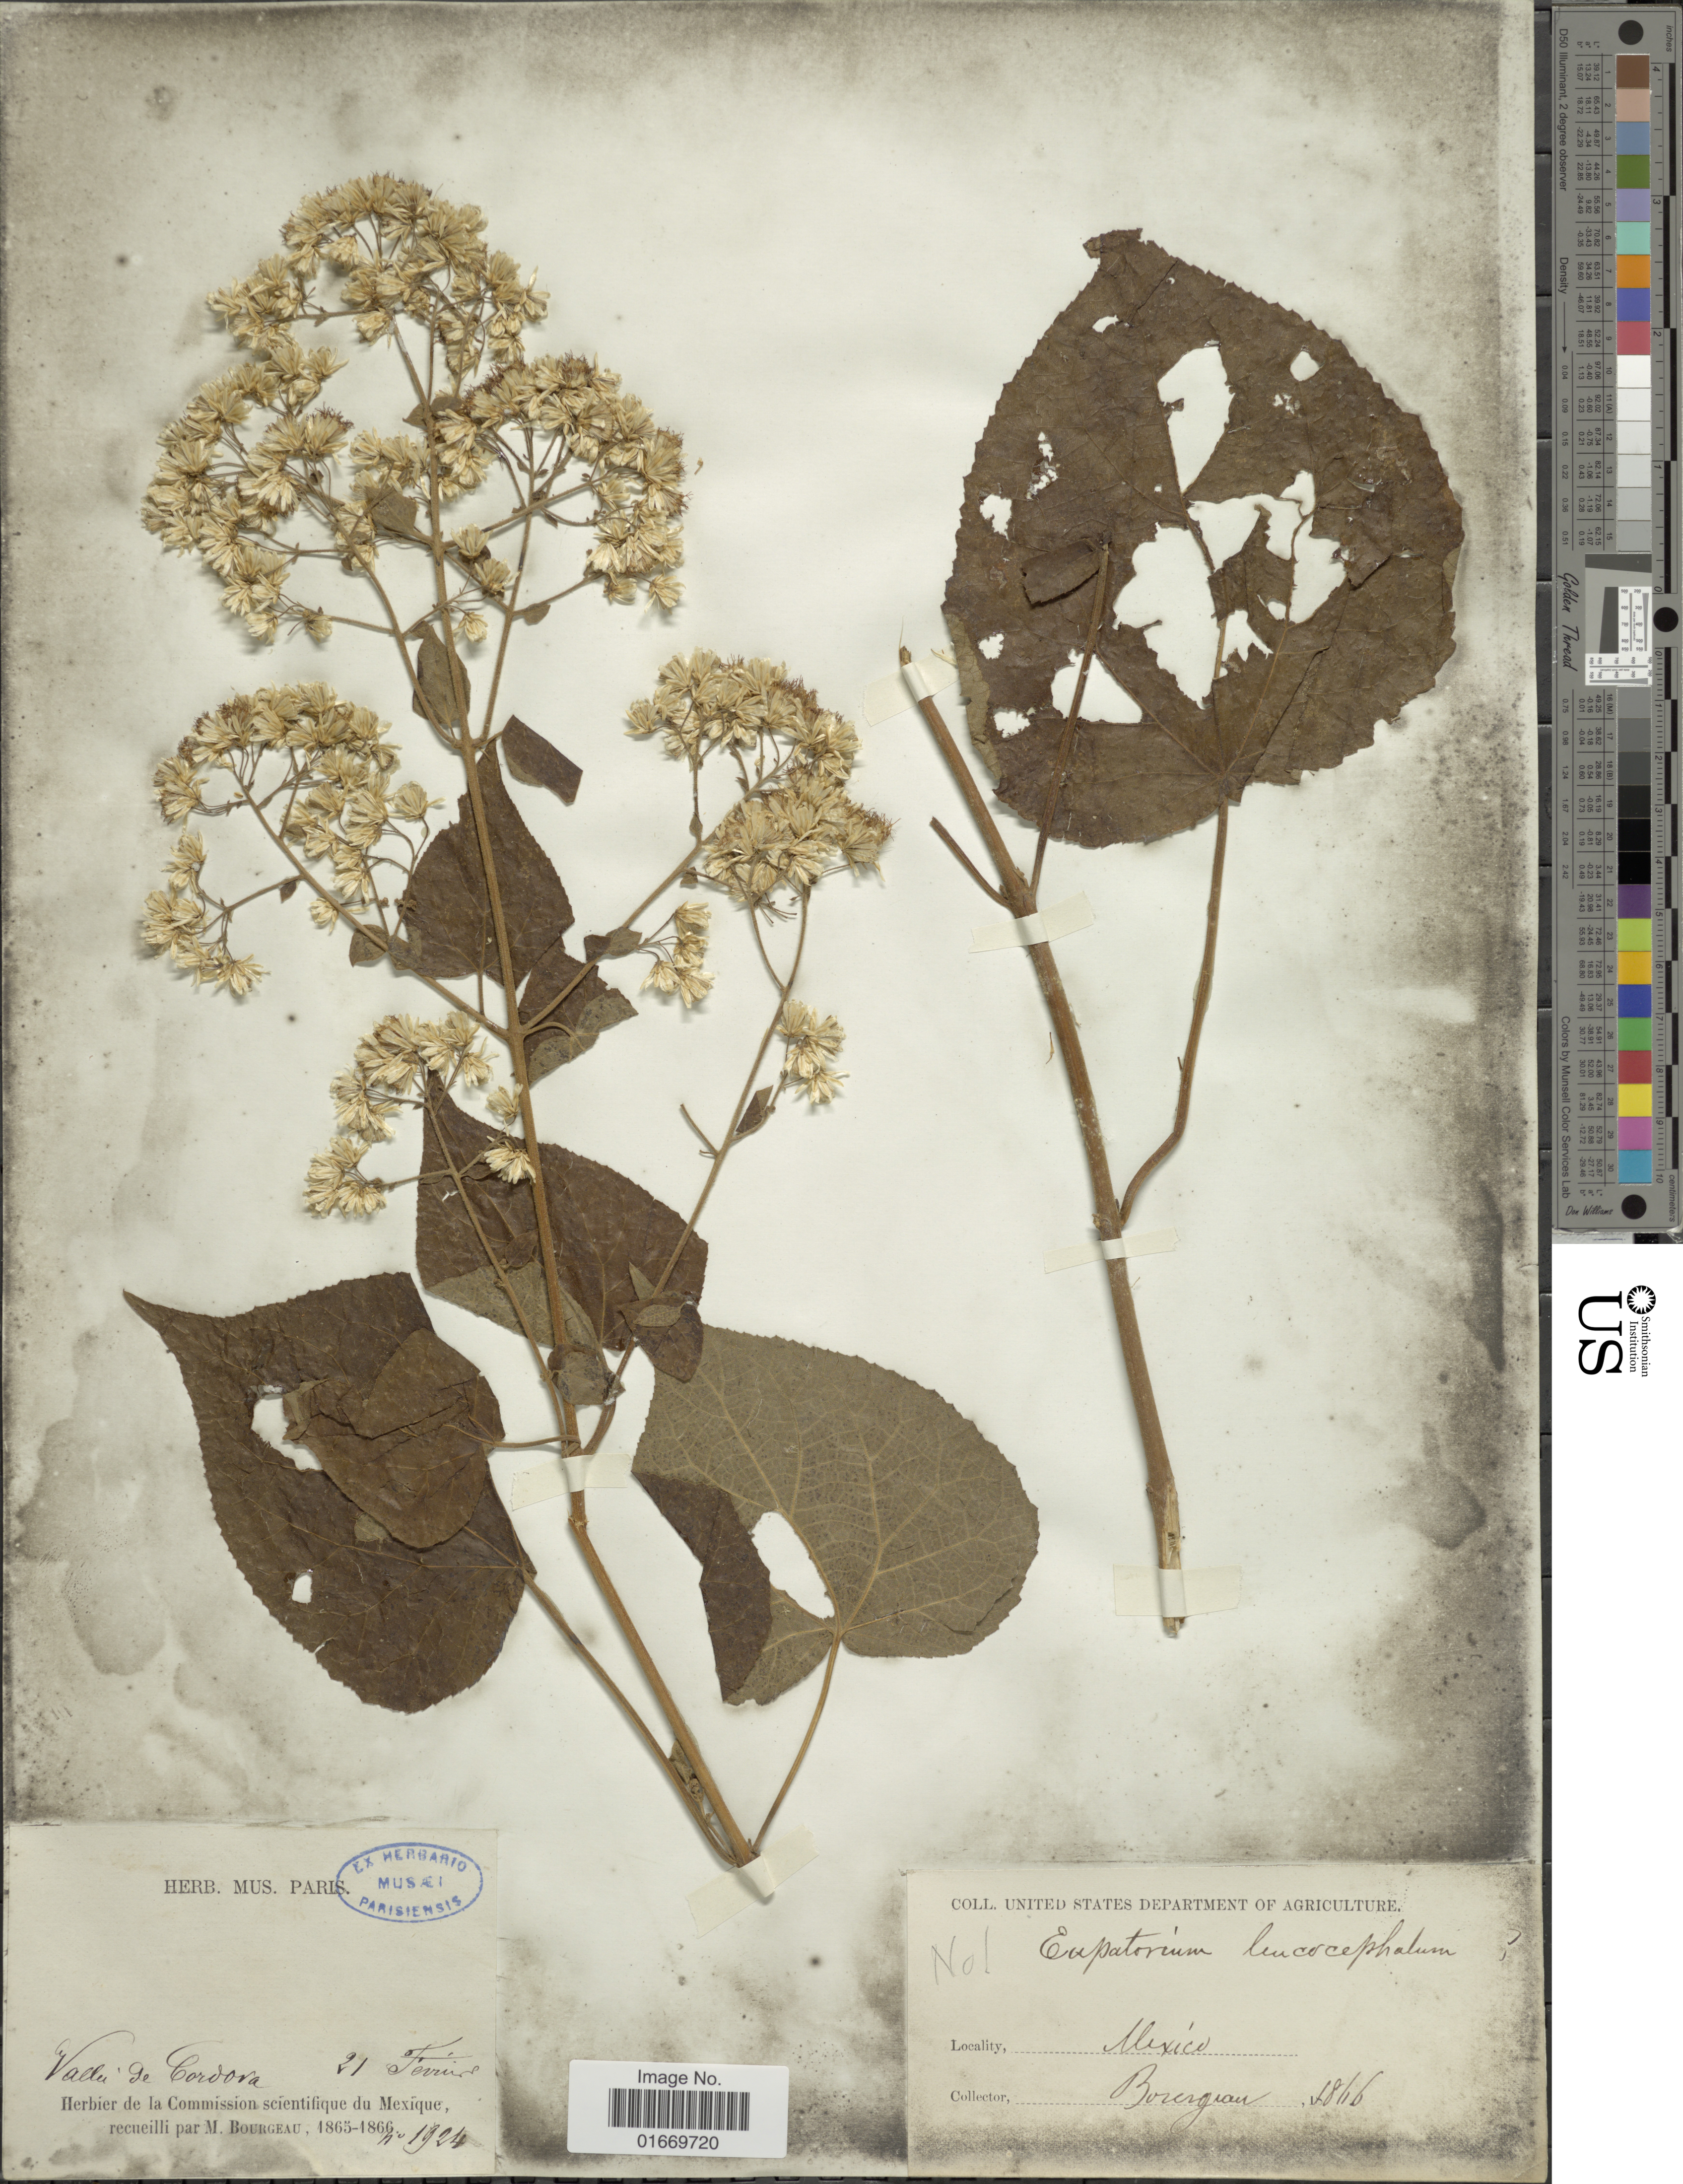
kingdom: Plantae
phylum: Tracheophyta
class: Magnoliopsida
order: Asterales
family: Asteraceae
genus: Peteravenia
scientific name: Peteravenia schultzii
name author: (Schnittsp.) R.M. King & H. Rob.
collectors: M. Bourgeau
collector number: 19214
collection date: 1866-02-21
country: Mexico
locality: Mexico. Valle de Cordova.